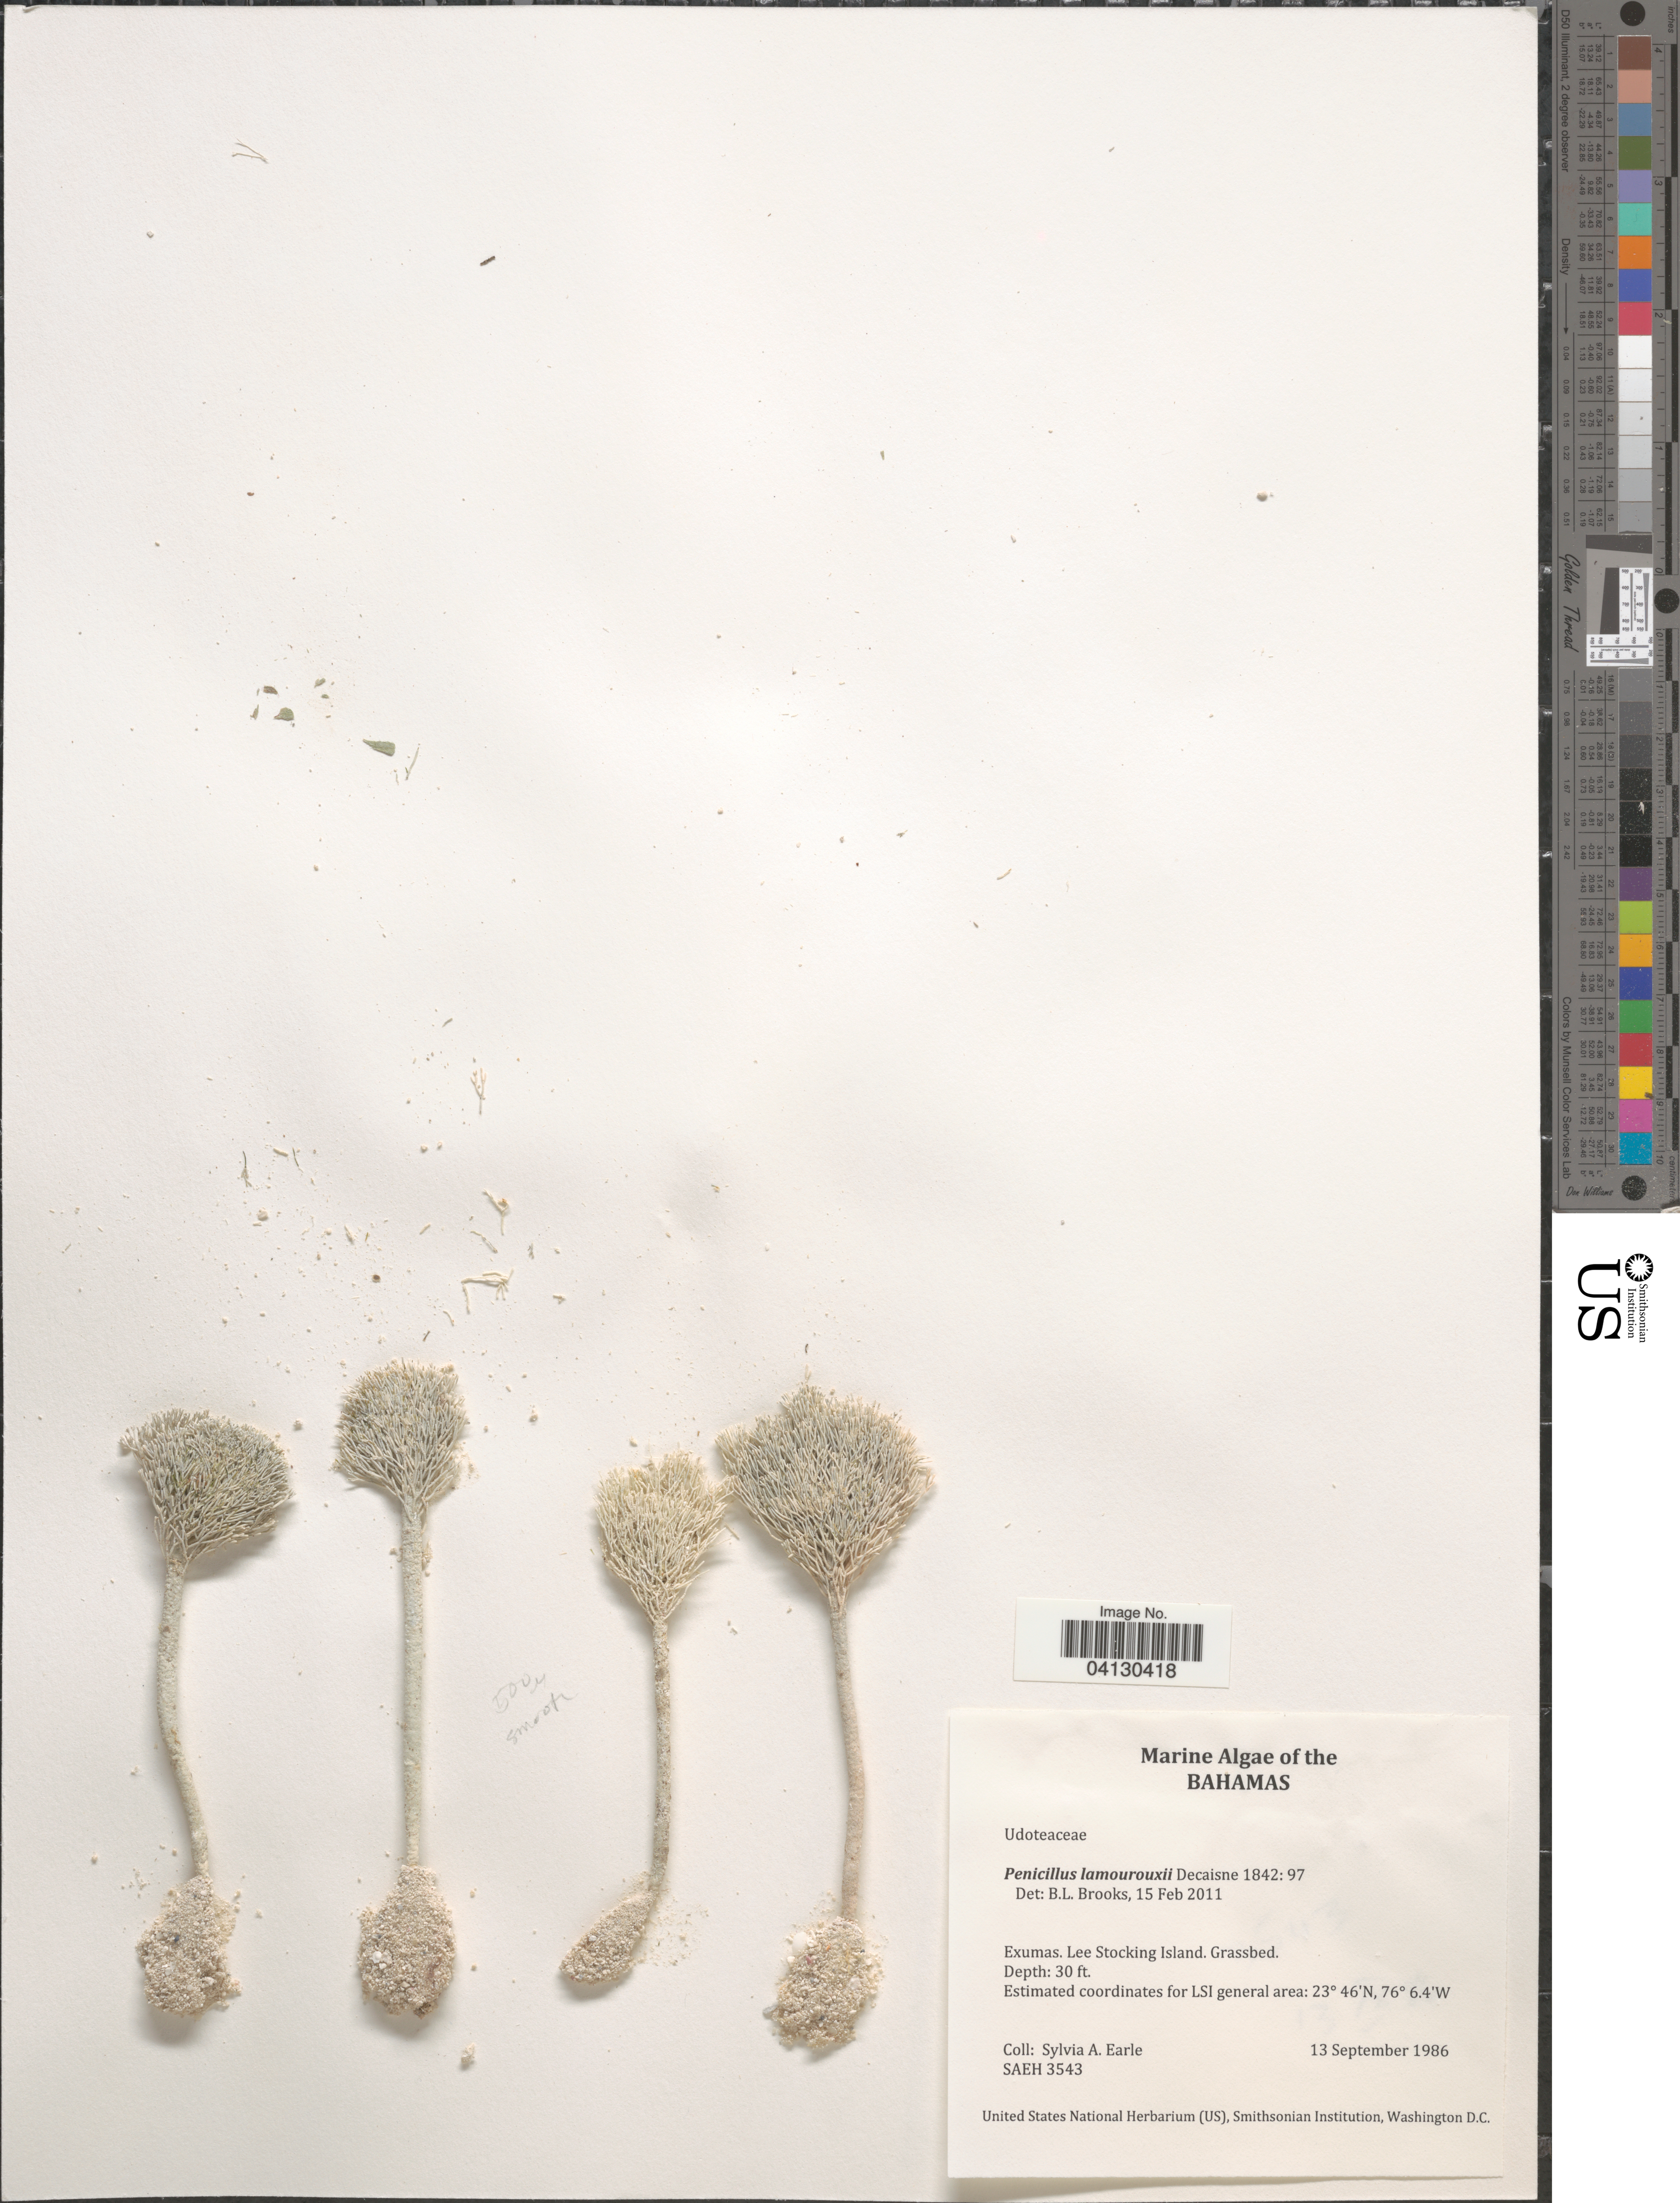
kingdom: Plantae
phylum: Chlorophyta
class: Ulvophyceae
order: Bryopsidales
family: Udoteaceae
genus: Penicillus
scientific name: Penicillus lamourouxii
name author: Decne.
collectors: S. A. Earle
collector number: SAEH3543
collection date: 1986-09-13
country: Bahamas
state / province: Exuma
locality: Exumas. Lee Stocking Island.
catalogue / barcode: US 329004